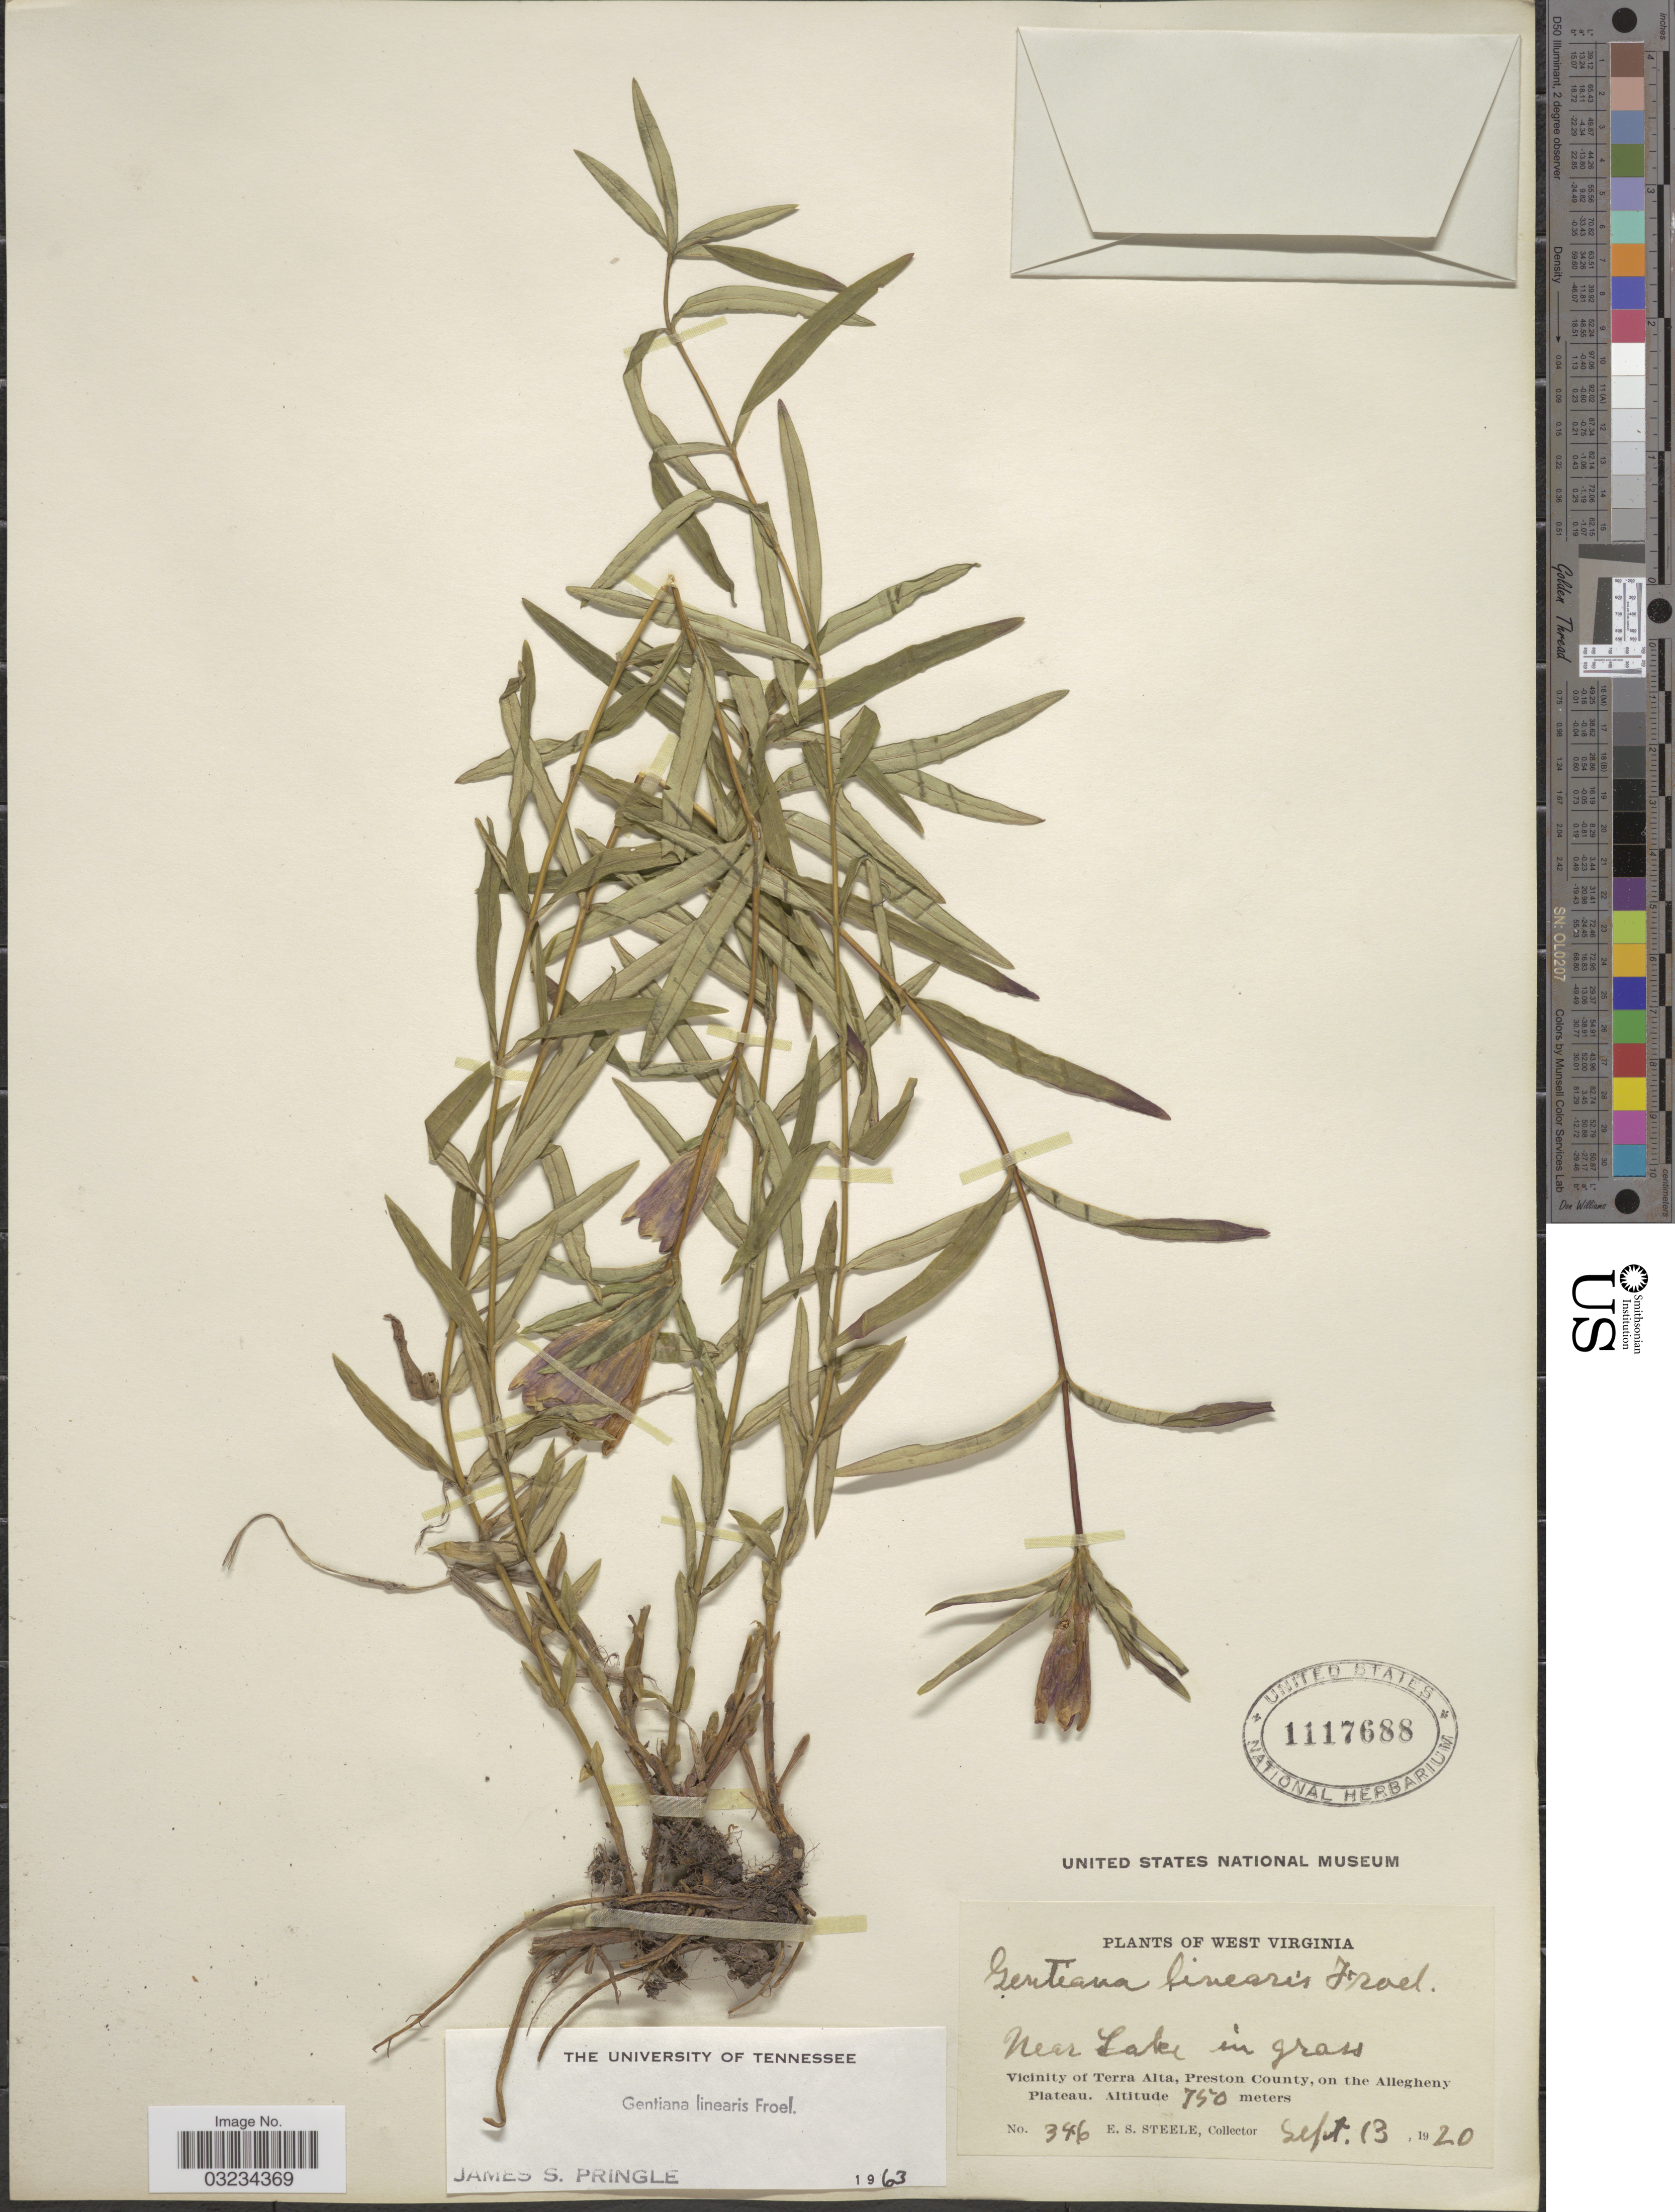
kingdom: Plantae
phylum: Tracheophyta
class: Magnoliopsida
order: Gentianales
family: Gentianaceae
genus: Gentiana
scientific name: Gentiana linearis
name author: Froel.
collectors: E. Steele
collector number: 346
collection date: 1920-09-13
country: United States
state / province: West Virginia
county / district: Preston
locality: Near Lake in grass. Vicinity of Terra Alta, Preston County, on the Allegheny Plateau.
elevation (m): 750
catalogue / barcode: US 1117688